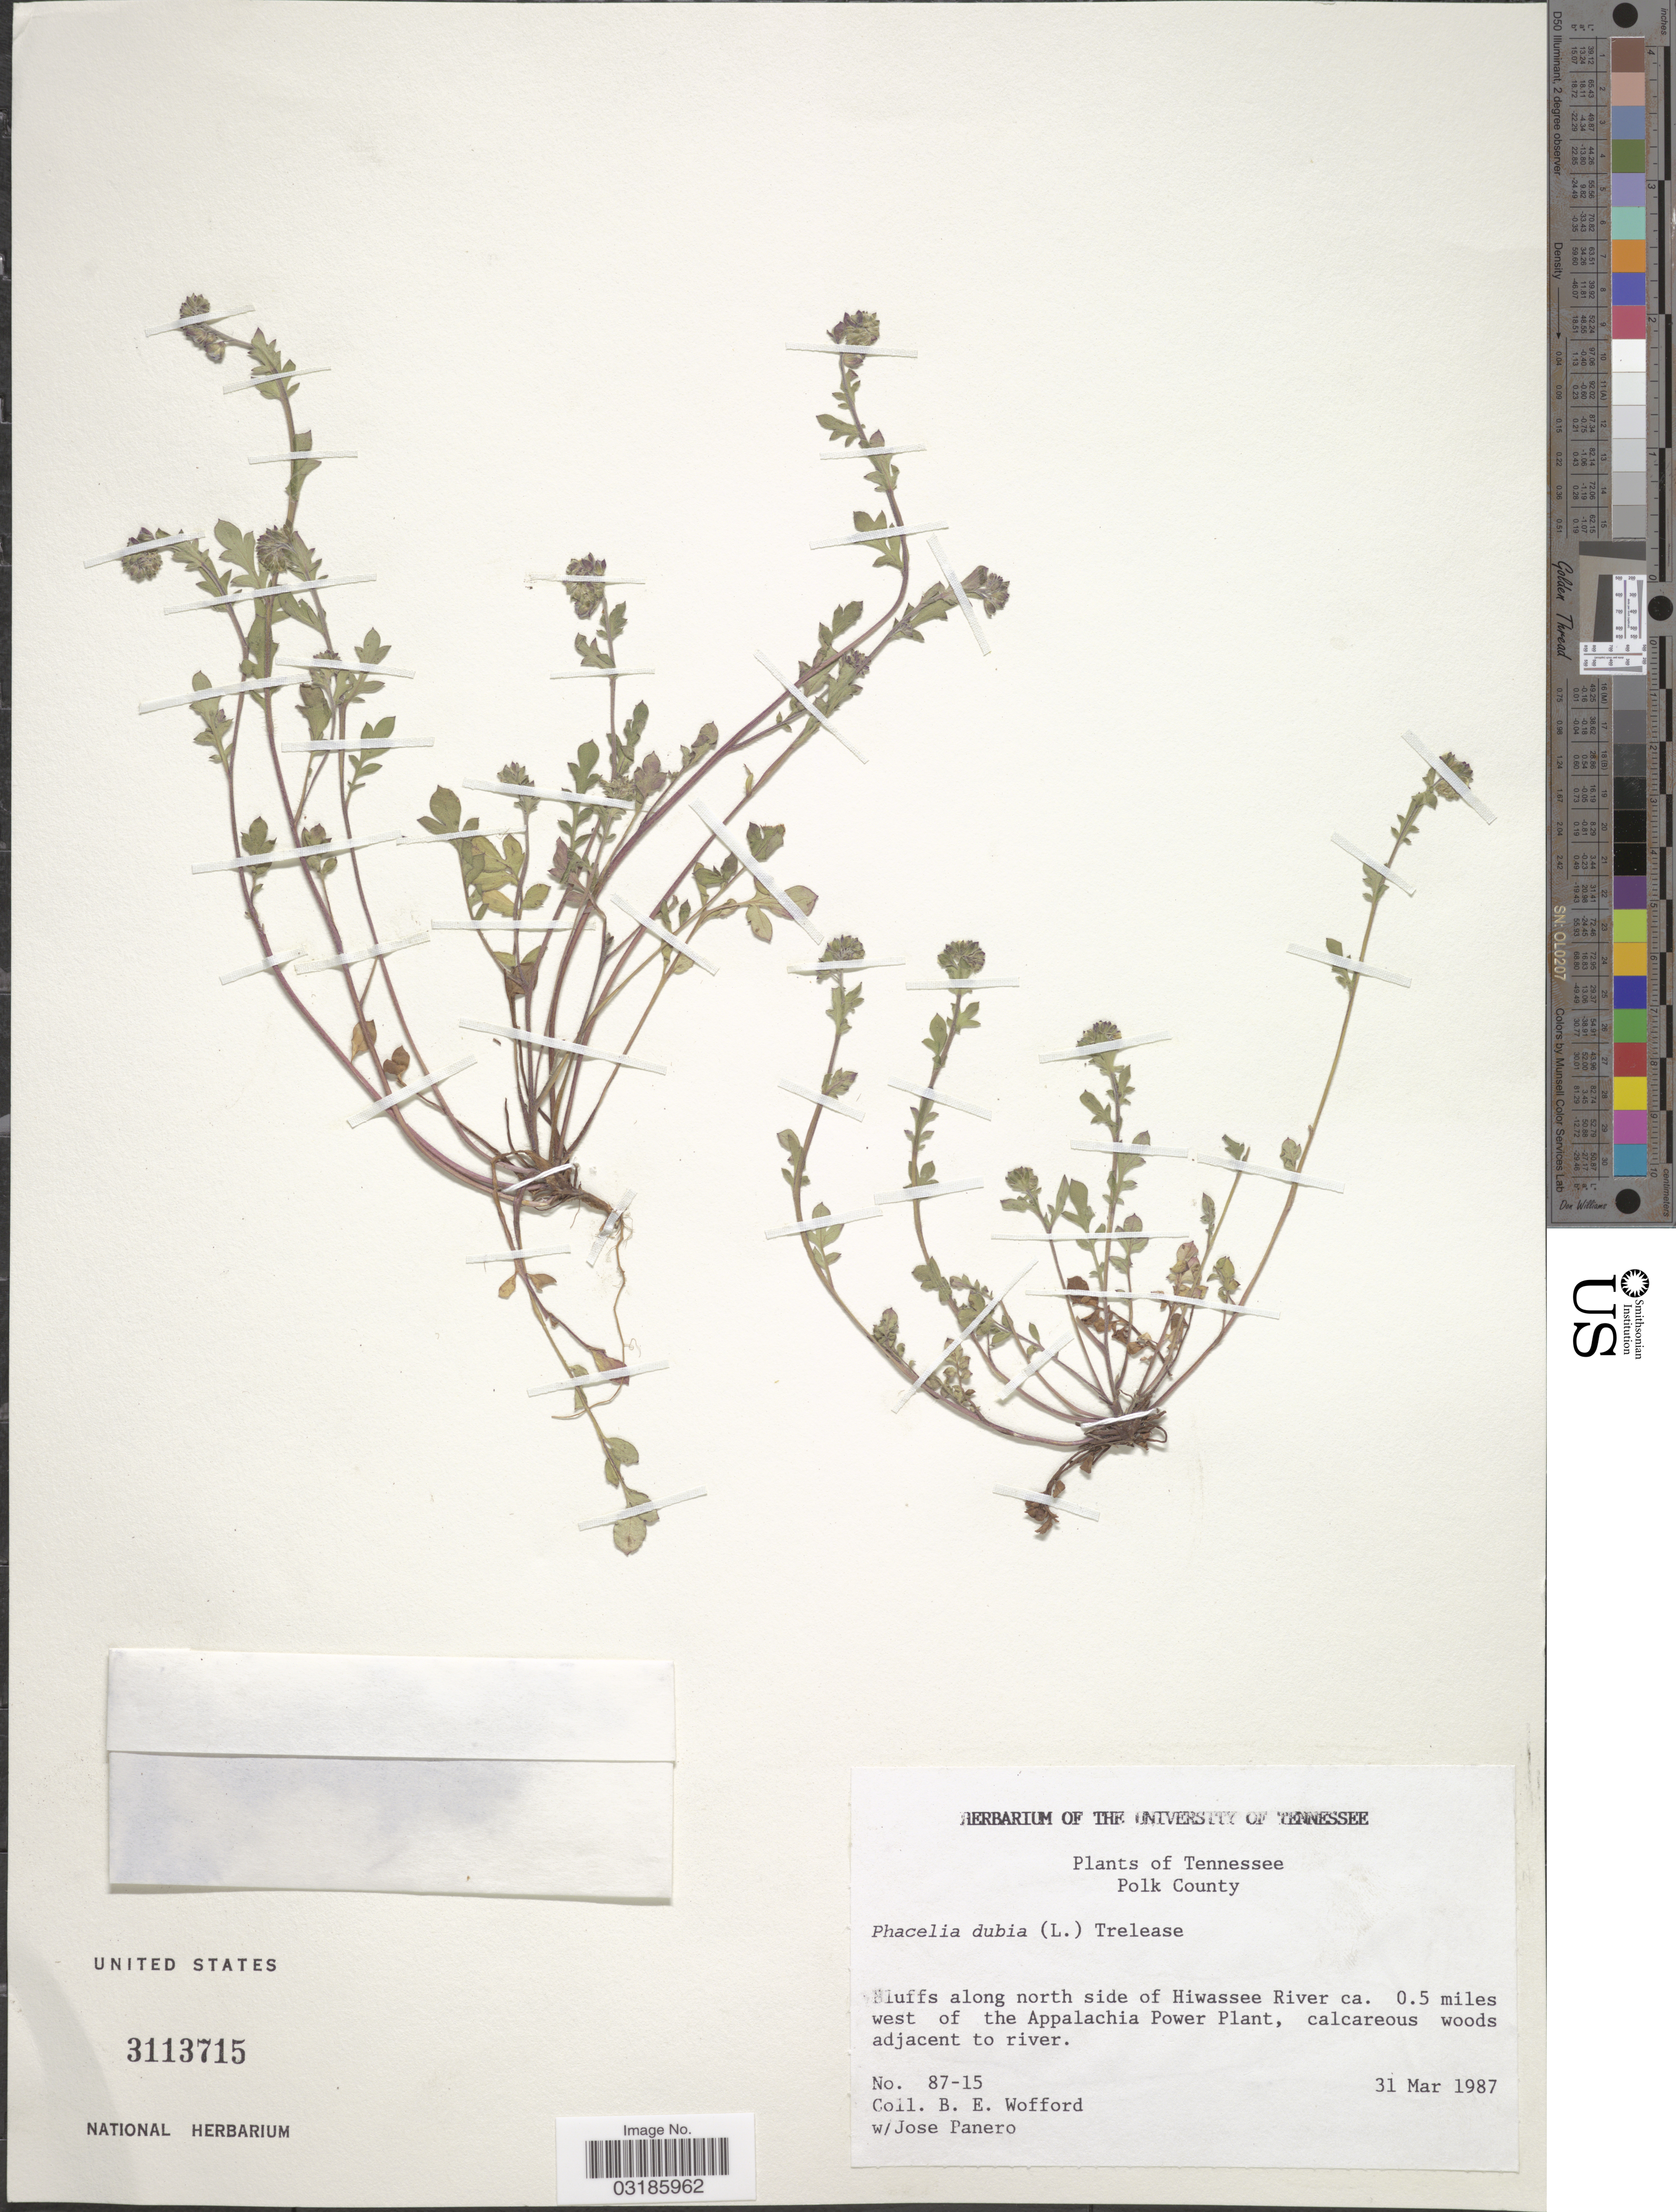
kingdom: Plantae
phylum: Tracheophyta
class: Magnoliopsida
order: Boraginales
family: Hydrophyllaceae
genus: Phacelia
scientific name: Phacelia dubia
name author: (L.) Trel.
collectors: B. Wofford & J. L. Panero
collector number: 87-15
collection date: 1987-03-31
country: United States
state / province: Tennessee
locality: Polk County. Bluffs along north side of Hiwassee River ca. 0.5 miles west of the Appalachia Power Plant, calcareous woods adjacent to river.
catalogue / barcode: US 3113715